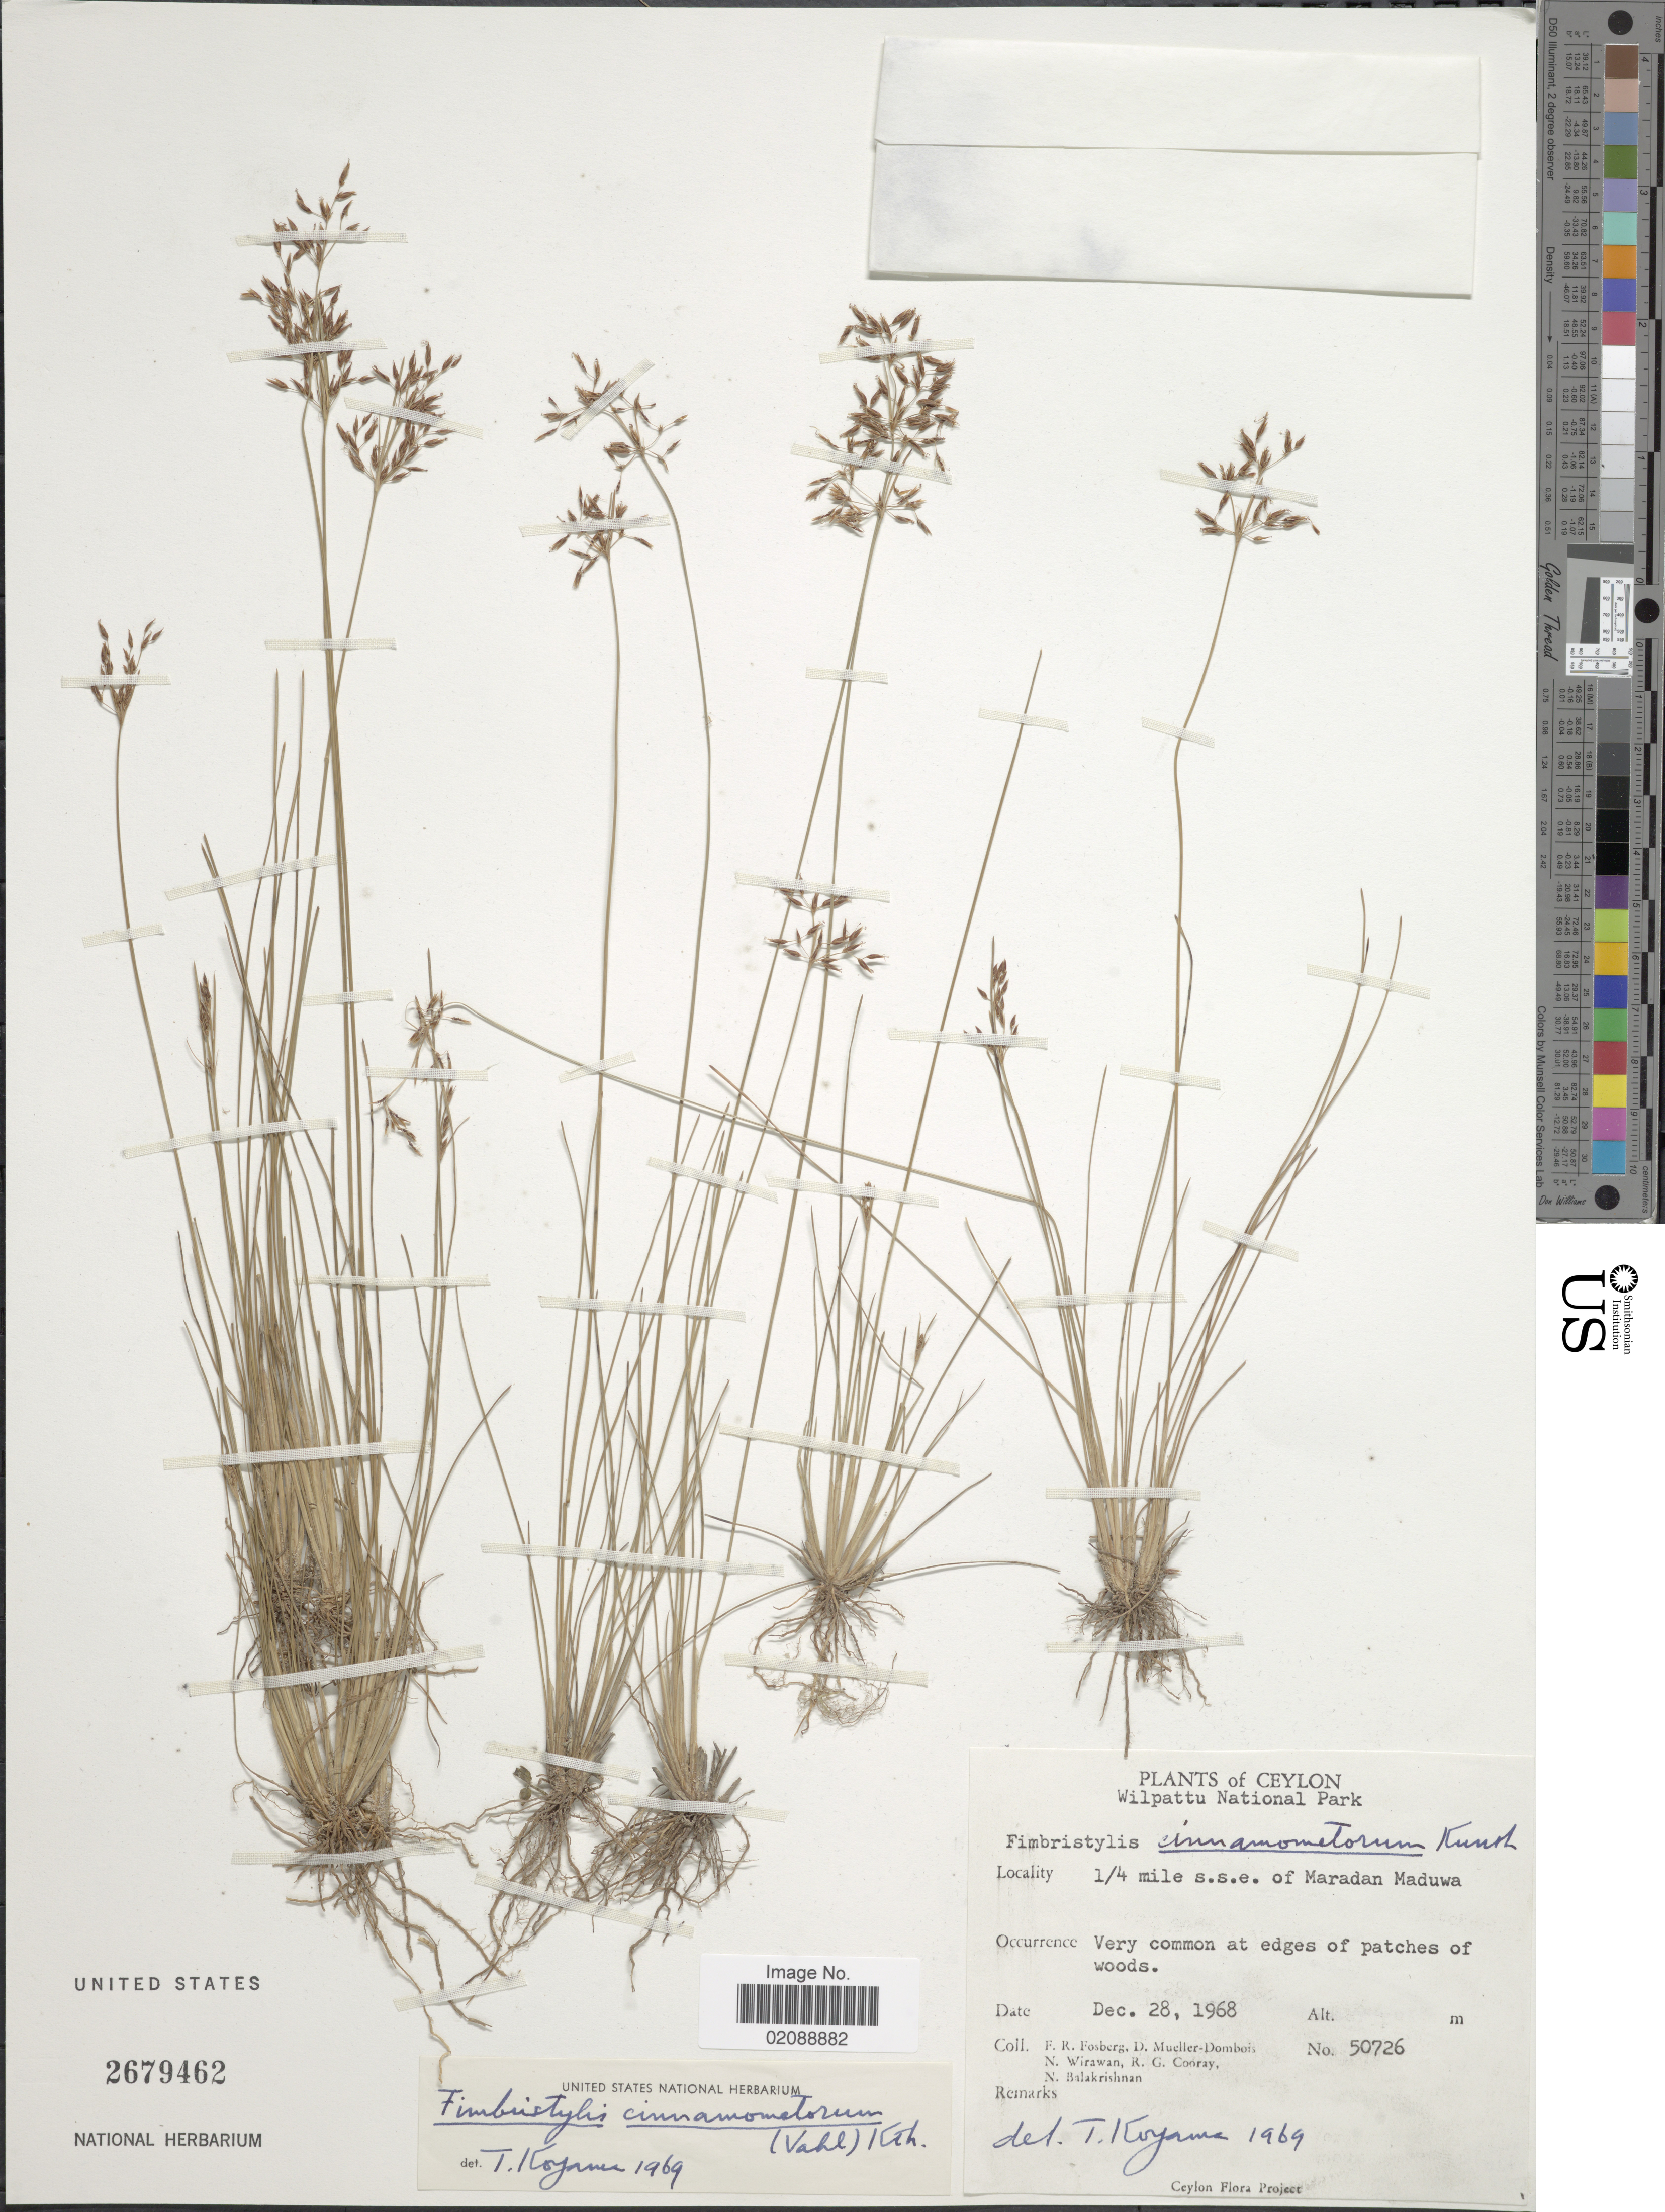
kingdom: Plantae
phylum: Tracheophyta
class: Liliopsida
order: Poales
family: Cyperaceae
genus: Fimbristylis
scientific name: Fimbristylis cinnamometorum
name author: (Vahl) Kunth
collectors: F. R. Fosberg, D. Mueller-Dombois, N. Wirawan, R. Cooray & N. Balakrishnan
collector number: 50726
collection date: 1968-12-28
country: Sri Lanka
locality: Wilpattu National Park, 1/4 mile s.s.e. of Maradan Maduwa.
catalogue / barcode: US 2679462